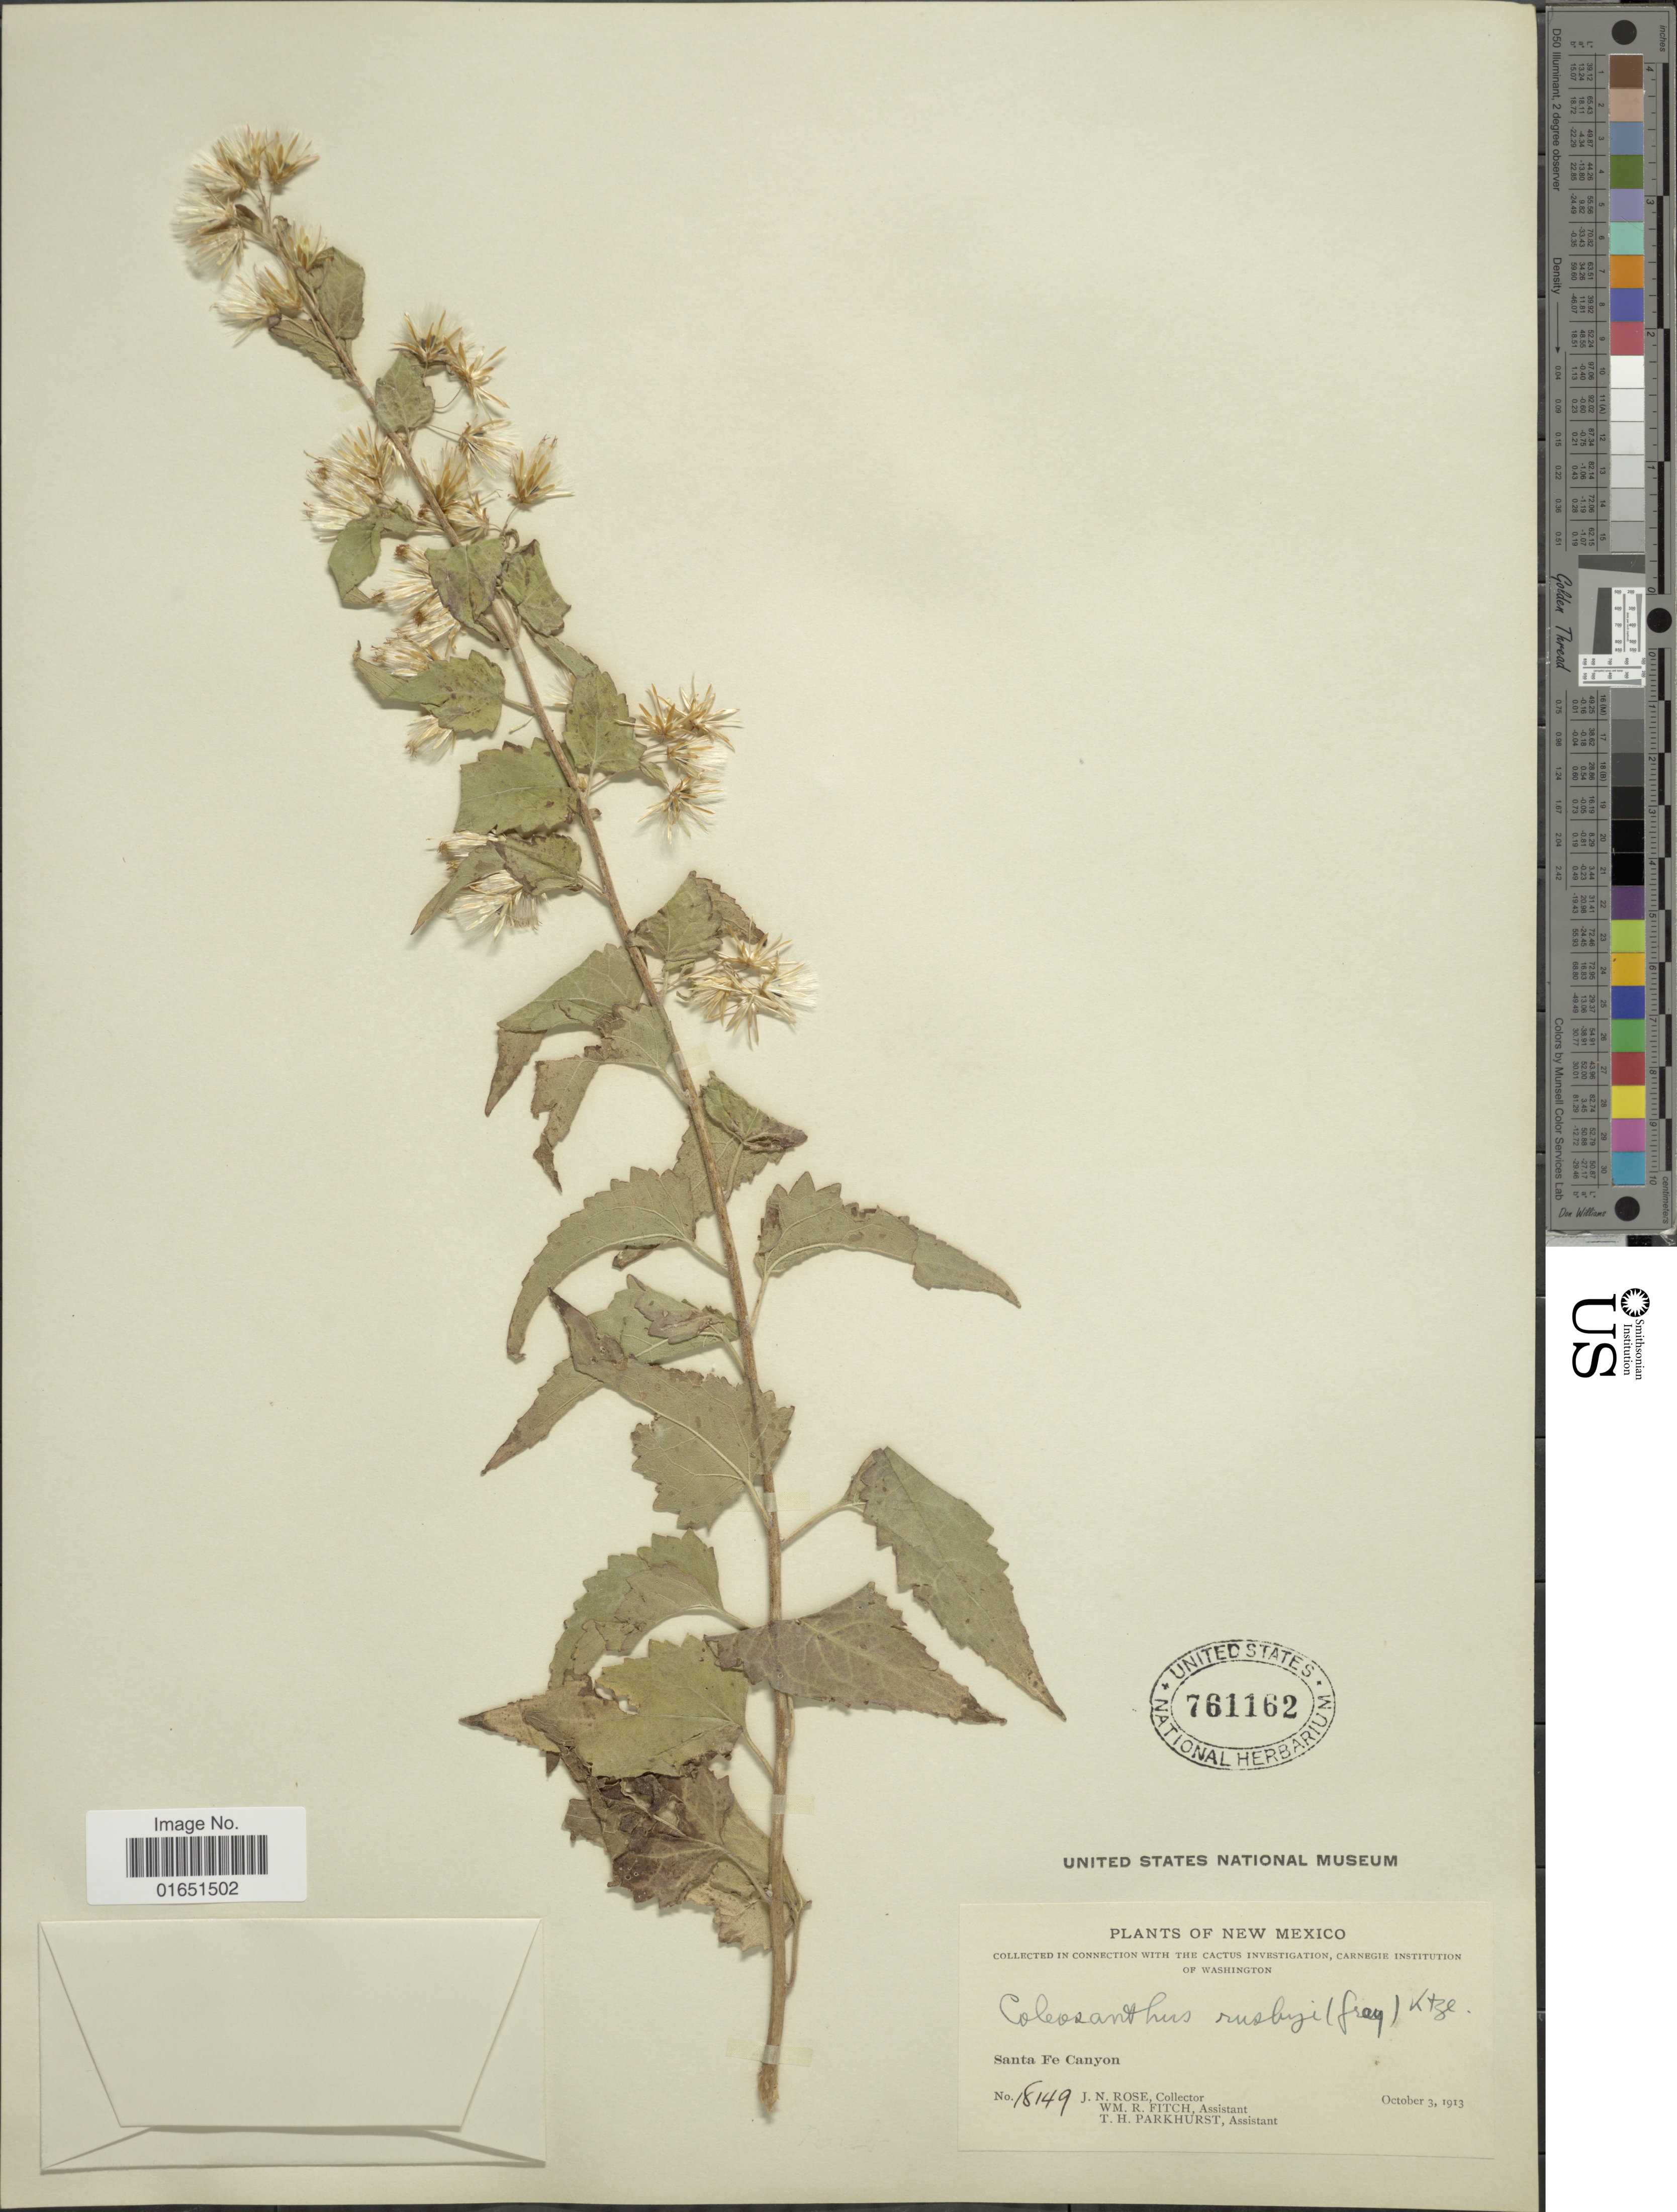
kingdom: Plantae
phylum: Tracheophyta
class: Magnoliopsida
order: Asterales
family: Asteraceae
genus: Brickellia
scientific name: Brickellia rusbyi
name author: A. Gray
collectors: J. N. Rose, W. R. Fitch & T. Parkhurst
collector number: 18149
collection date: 1913-10-03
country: United States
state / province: New Mexico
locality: Santa Fe Canyon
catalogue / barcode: US 761162